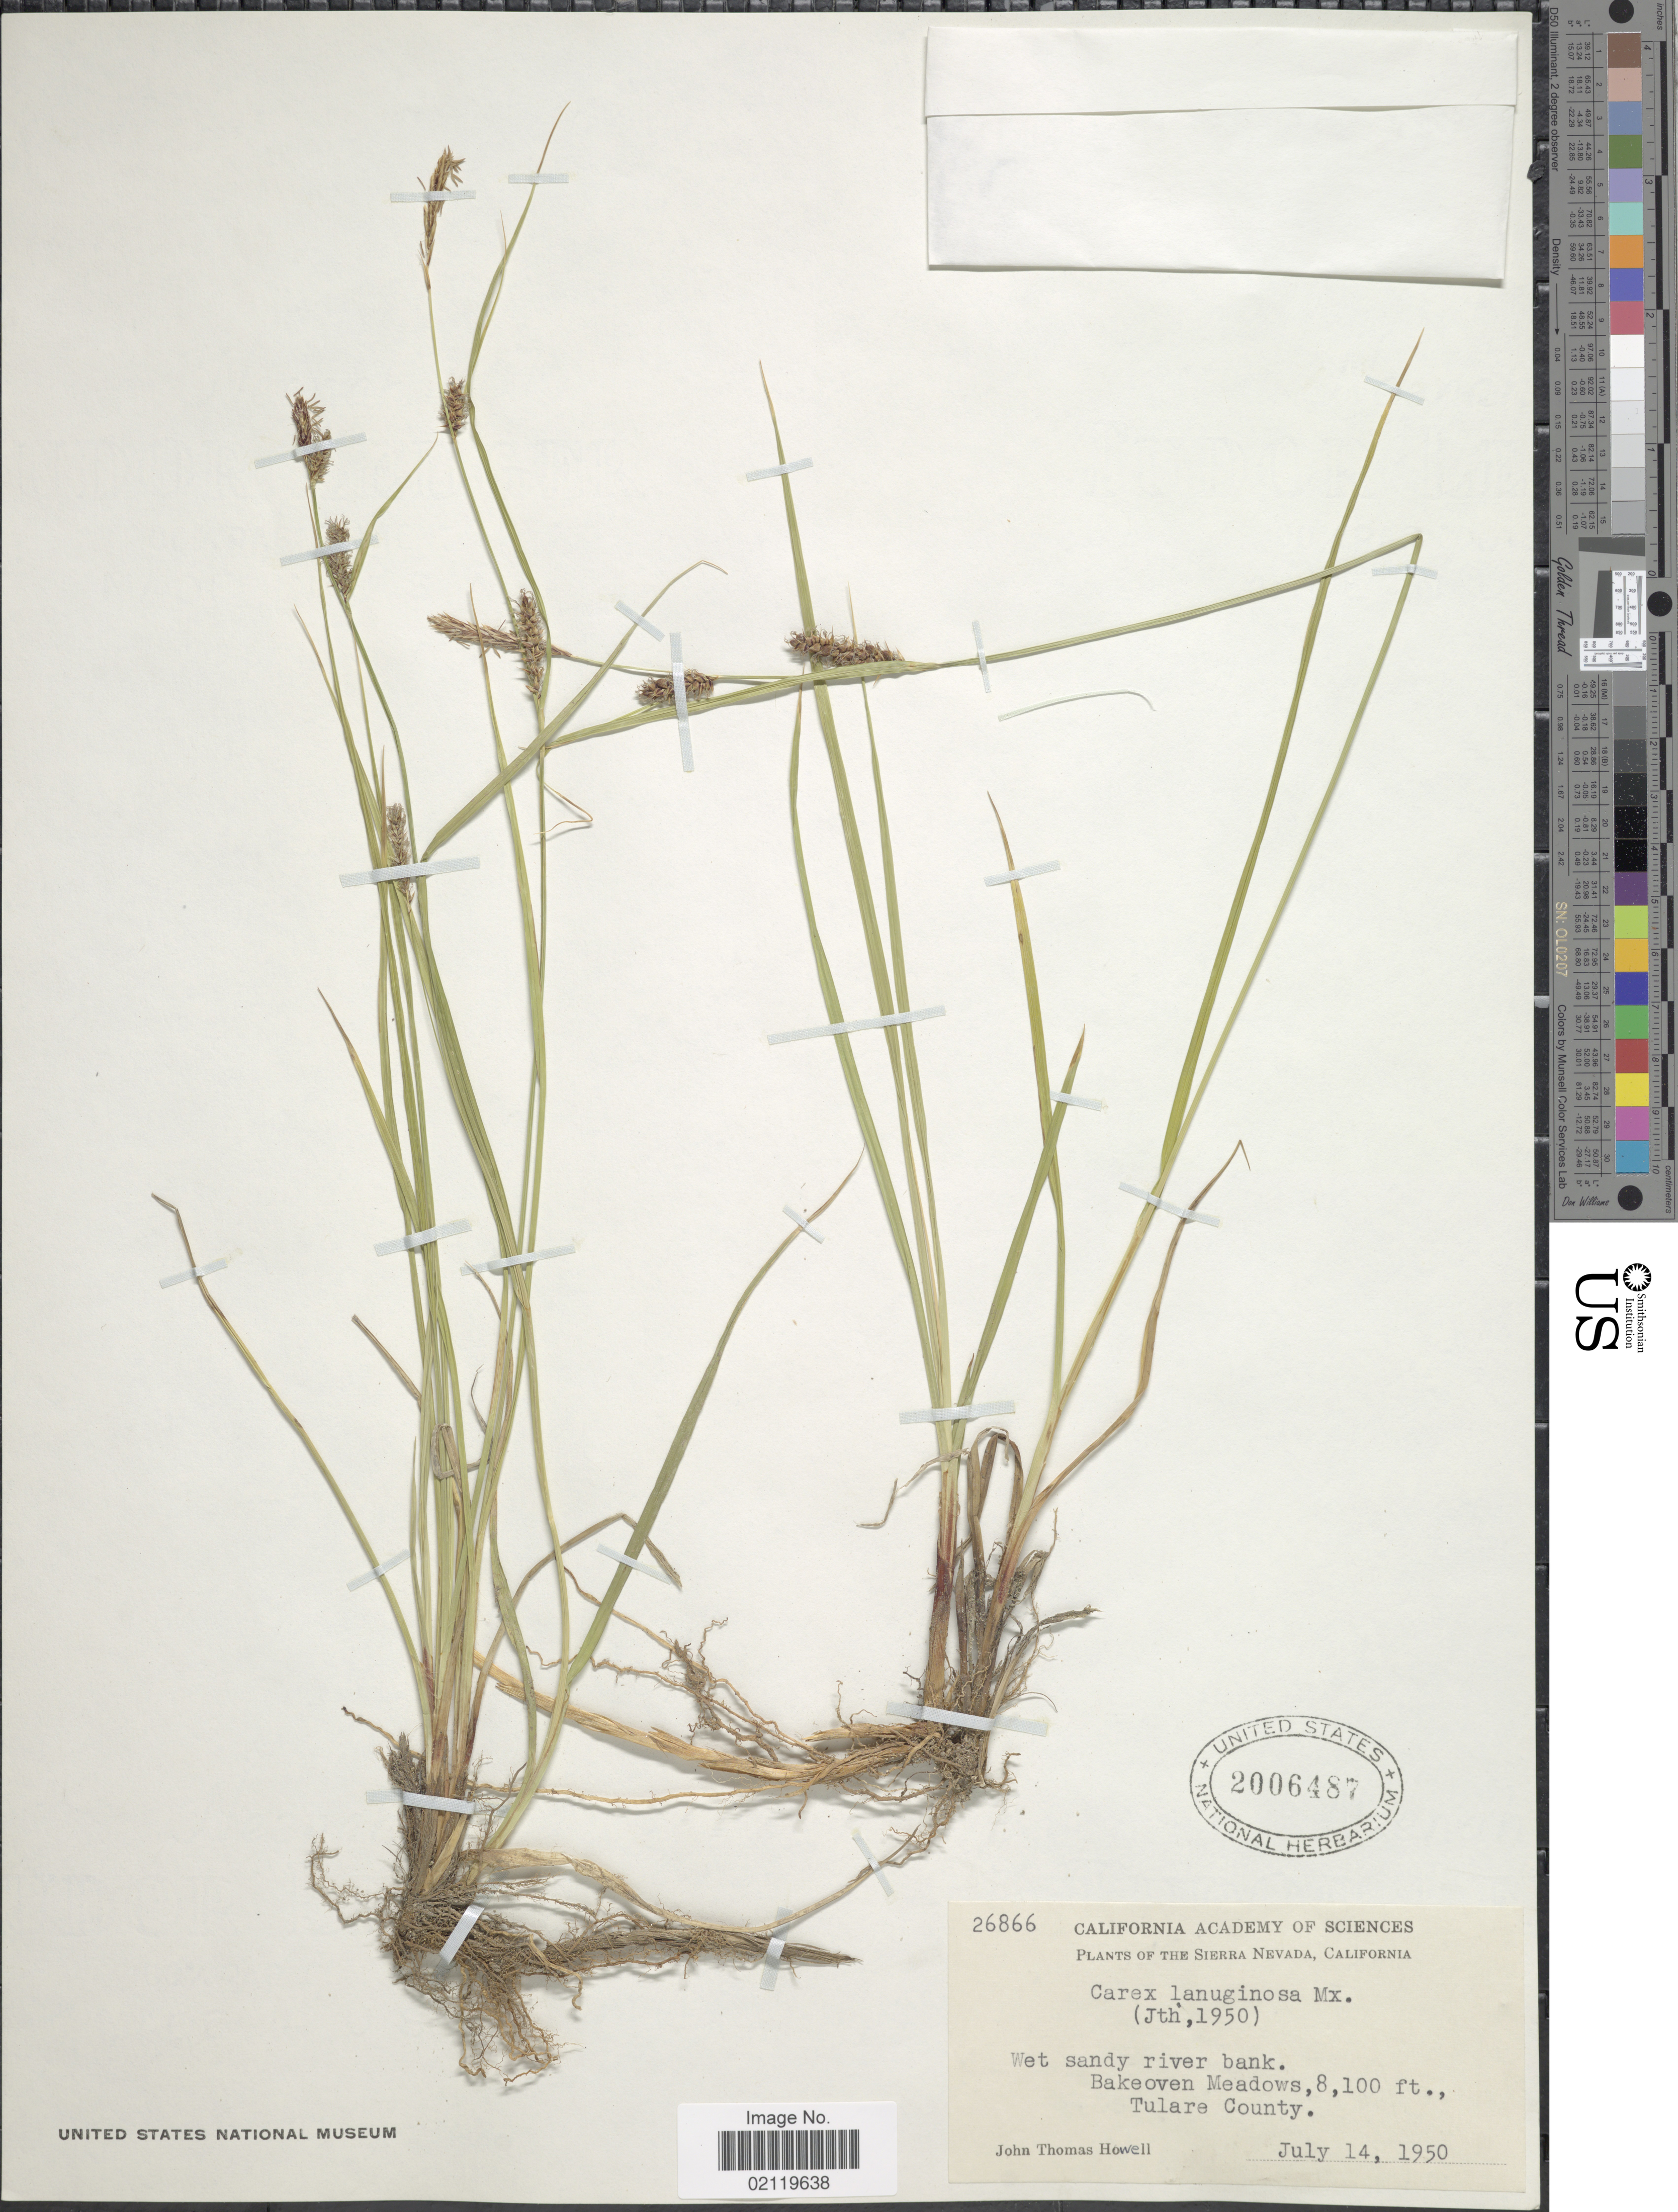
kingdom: Plantae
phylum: Tracheophyta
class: Liliopsida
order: Poales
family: Cyperaceae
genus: Carex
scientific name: Carex pellita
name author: Muhl. ex Willd.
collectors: J. T. Howell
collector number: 26866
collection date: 1950-07-14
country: United States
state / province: California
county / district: Tulare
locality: Sierra Nevada. Wet sandy river bank. Bakeoven Meadows, Tulare County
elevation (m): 2469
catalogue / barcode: US 2006487